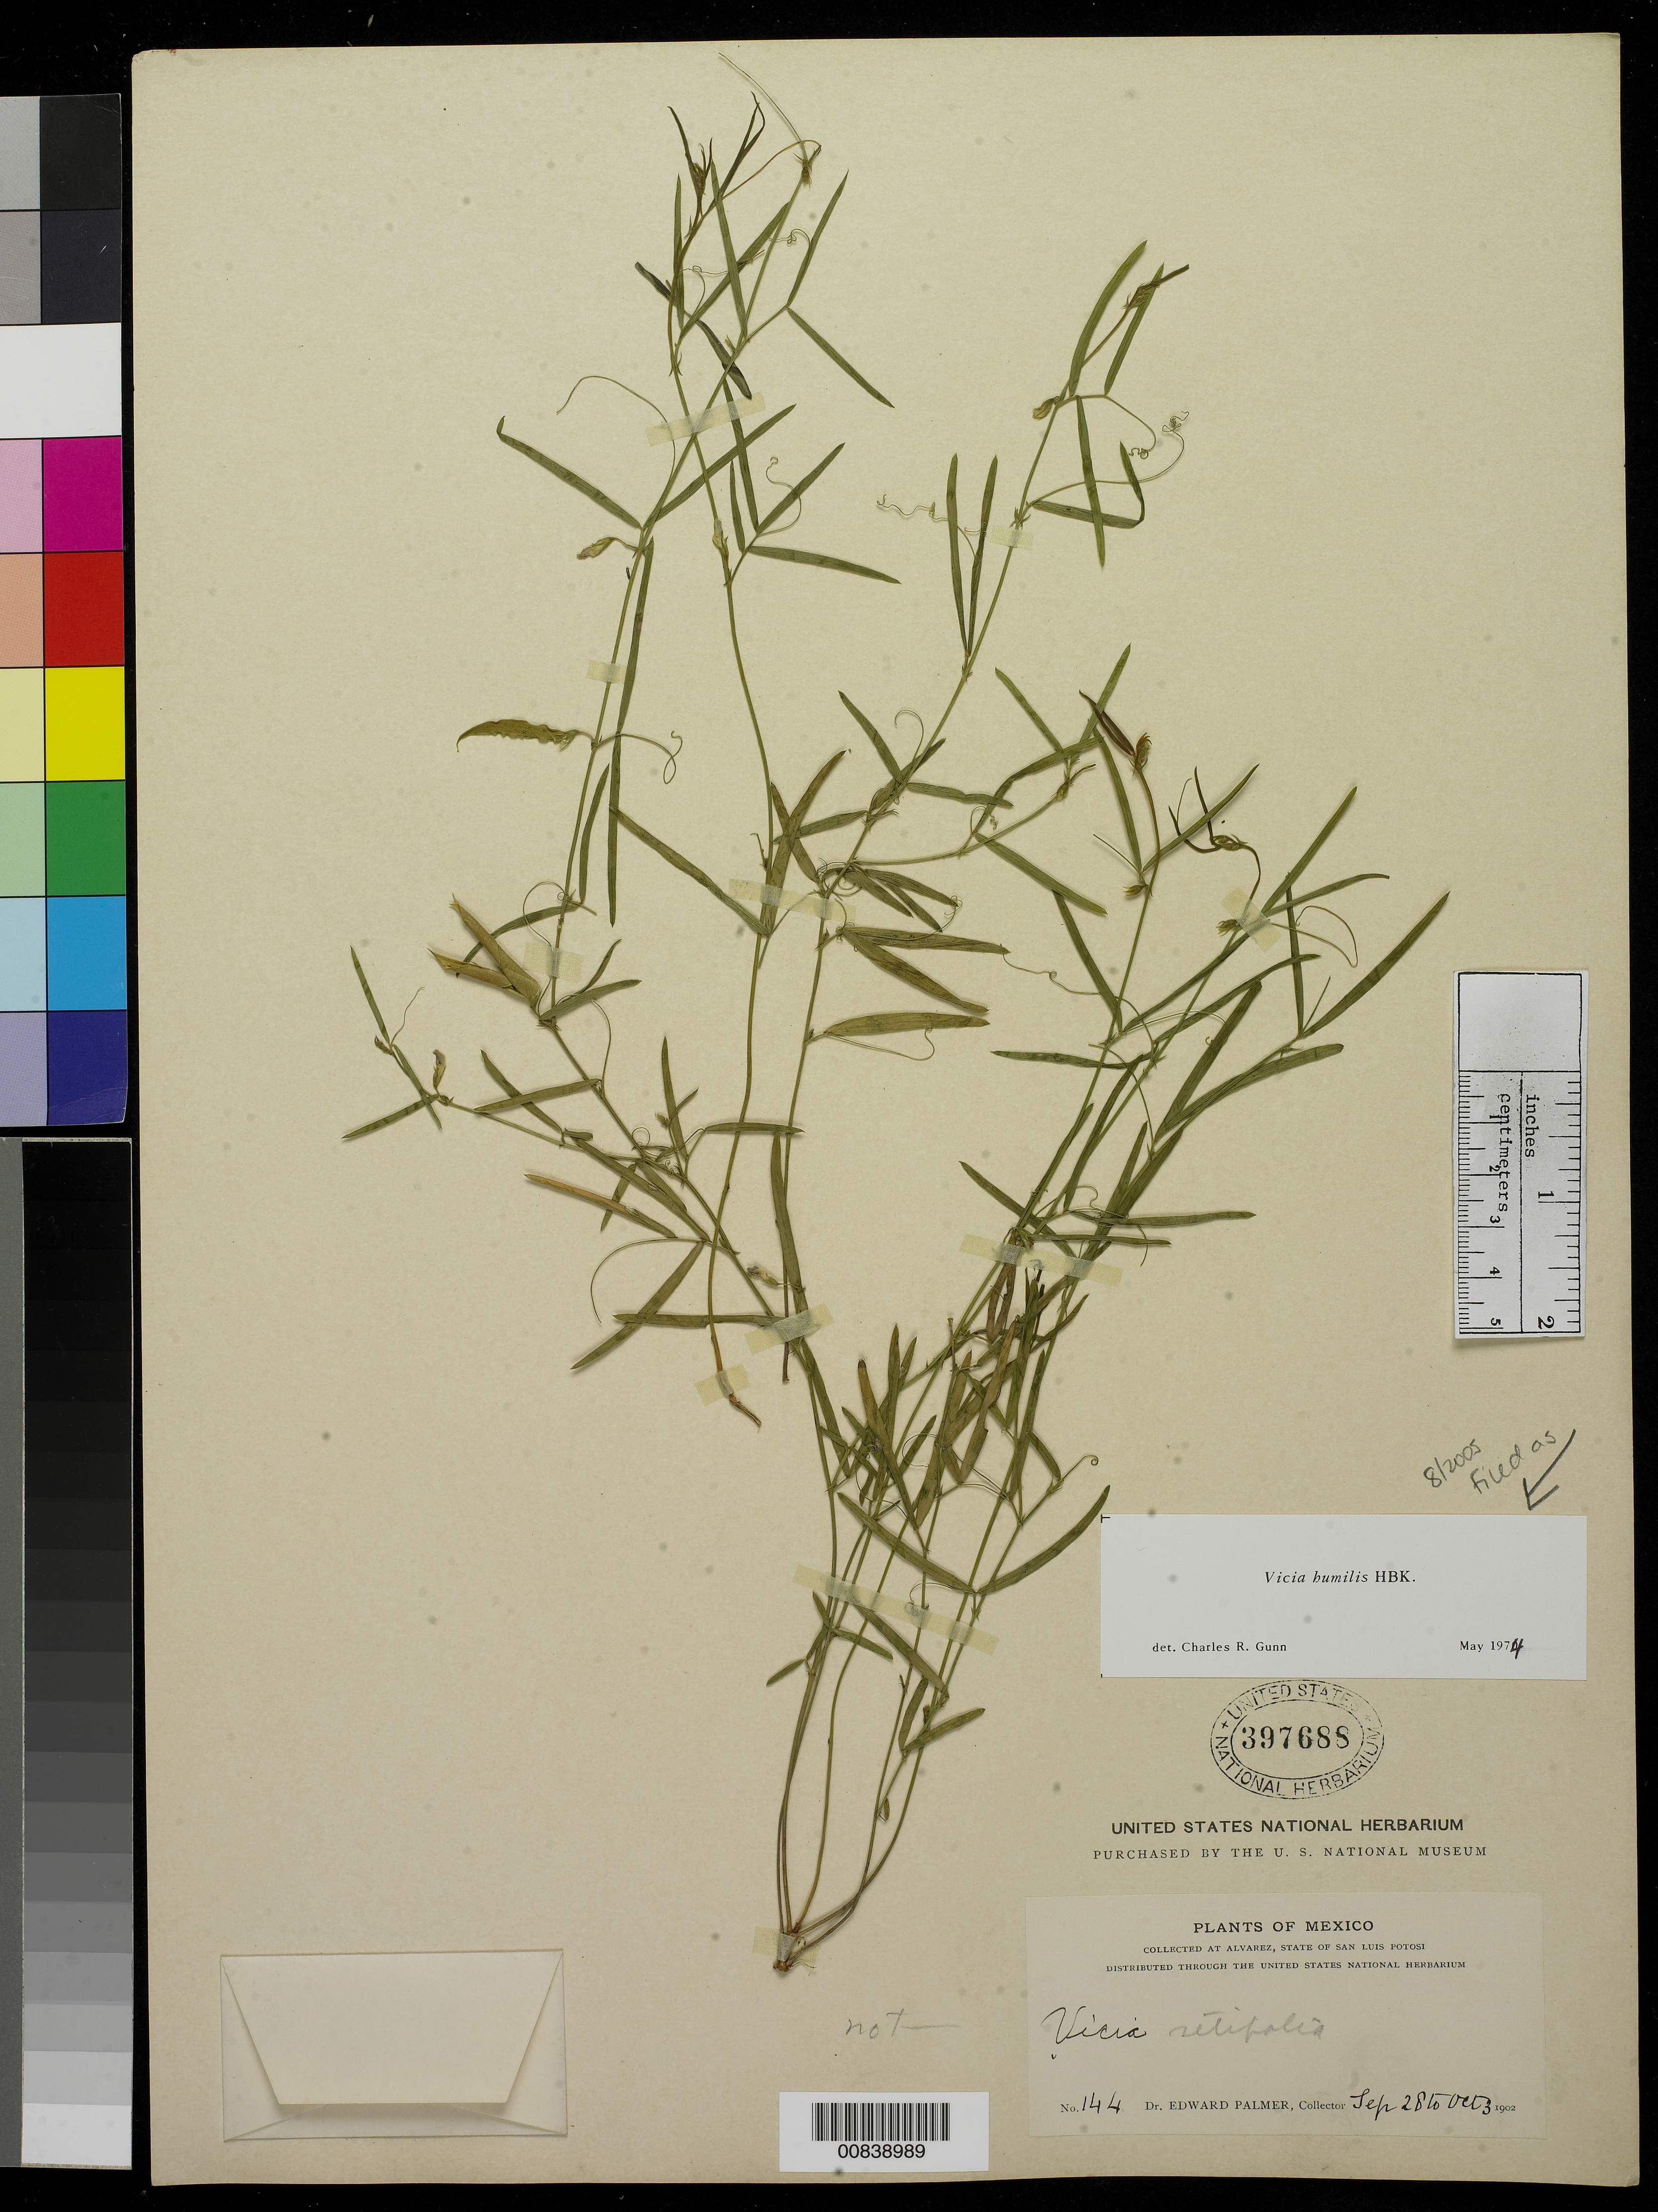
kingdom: Plantae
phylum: Tracheophyta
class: Magnoliopsida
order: Fabales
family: Fabaceae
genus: Vicia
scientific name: Vicia humilis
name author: Kunth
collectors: E. Palmer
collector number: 144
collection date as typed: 28 Sep 1902 to 03 Oct 1902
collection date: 1902-09-28/1902-10-03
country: Mexico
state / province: San Luis Potosí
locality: Alvarez, San Luis Potosí.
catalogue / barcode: US 397688